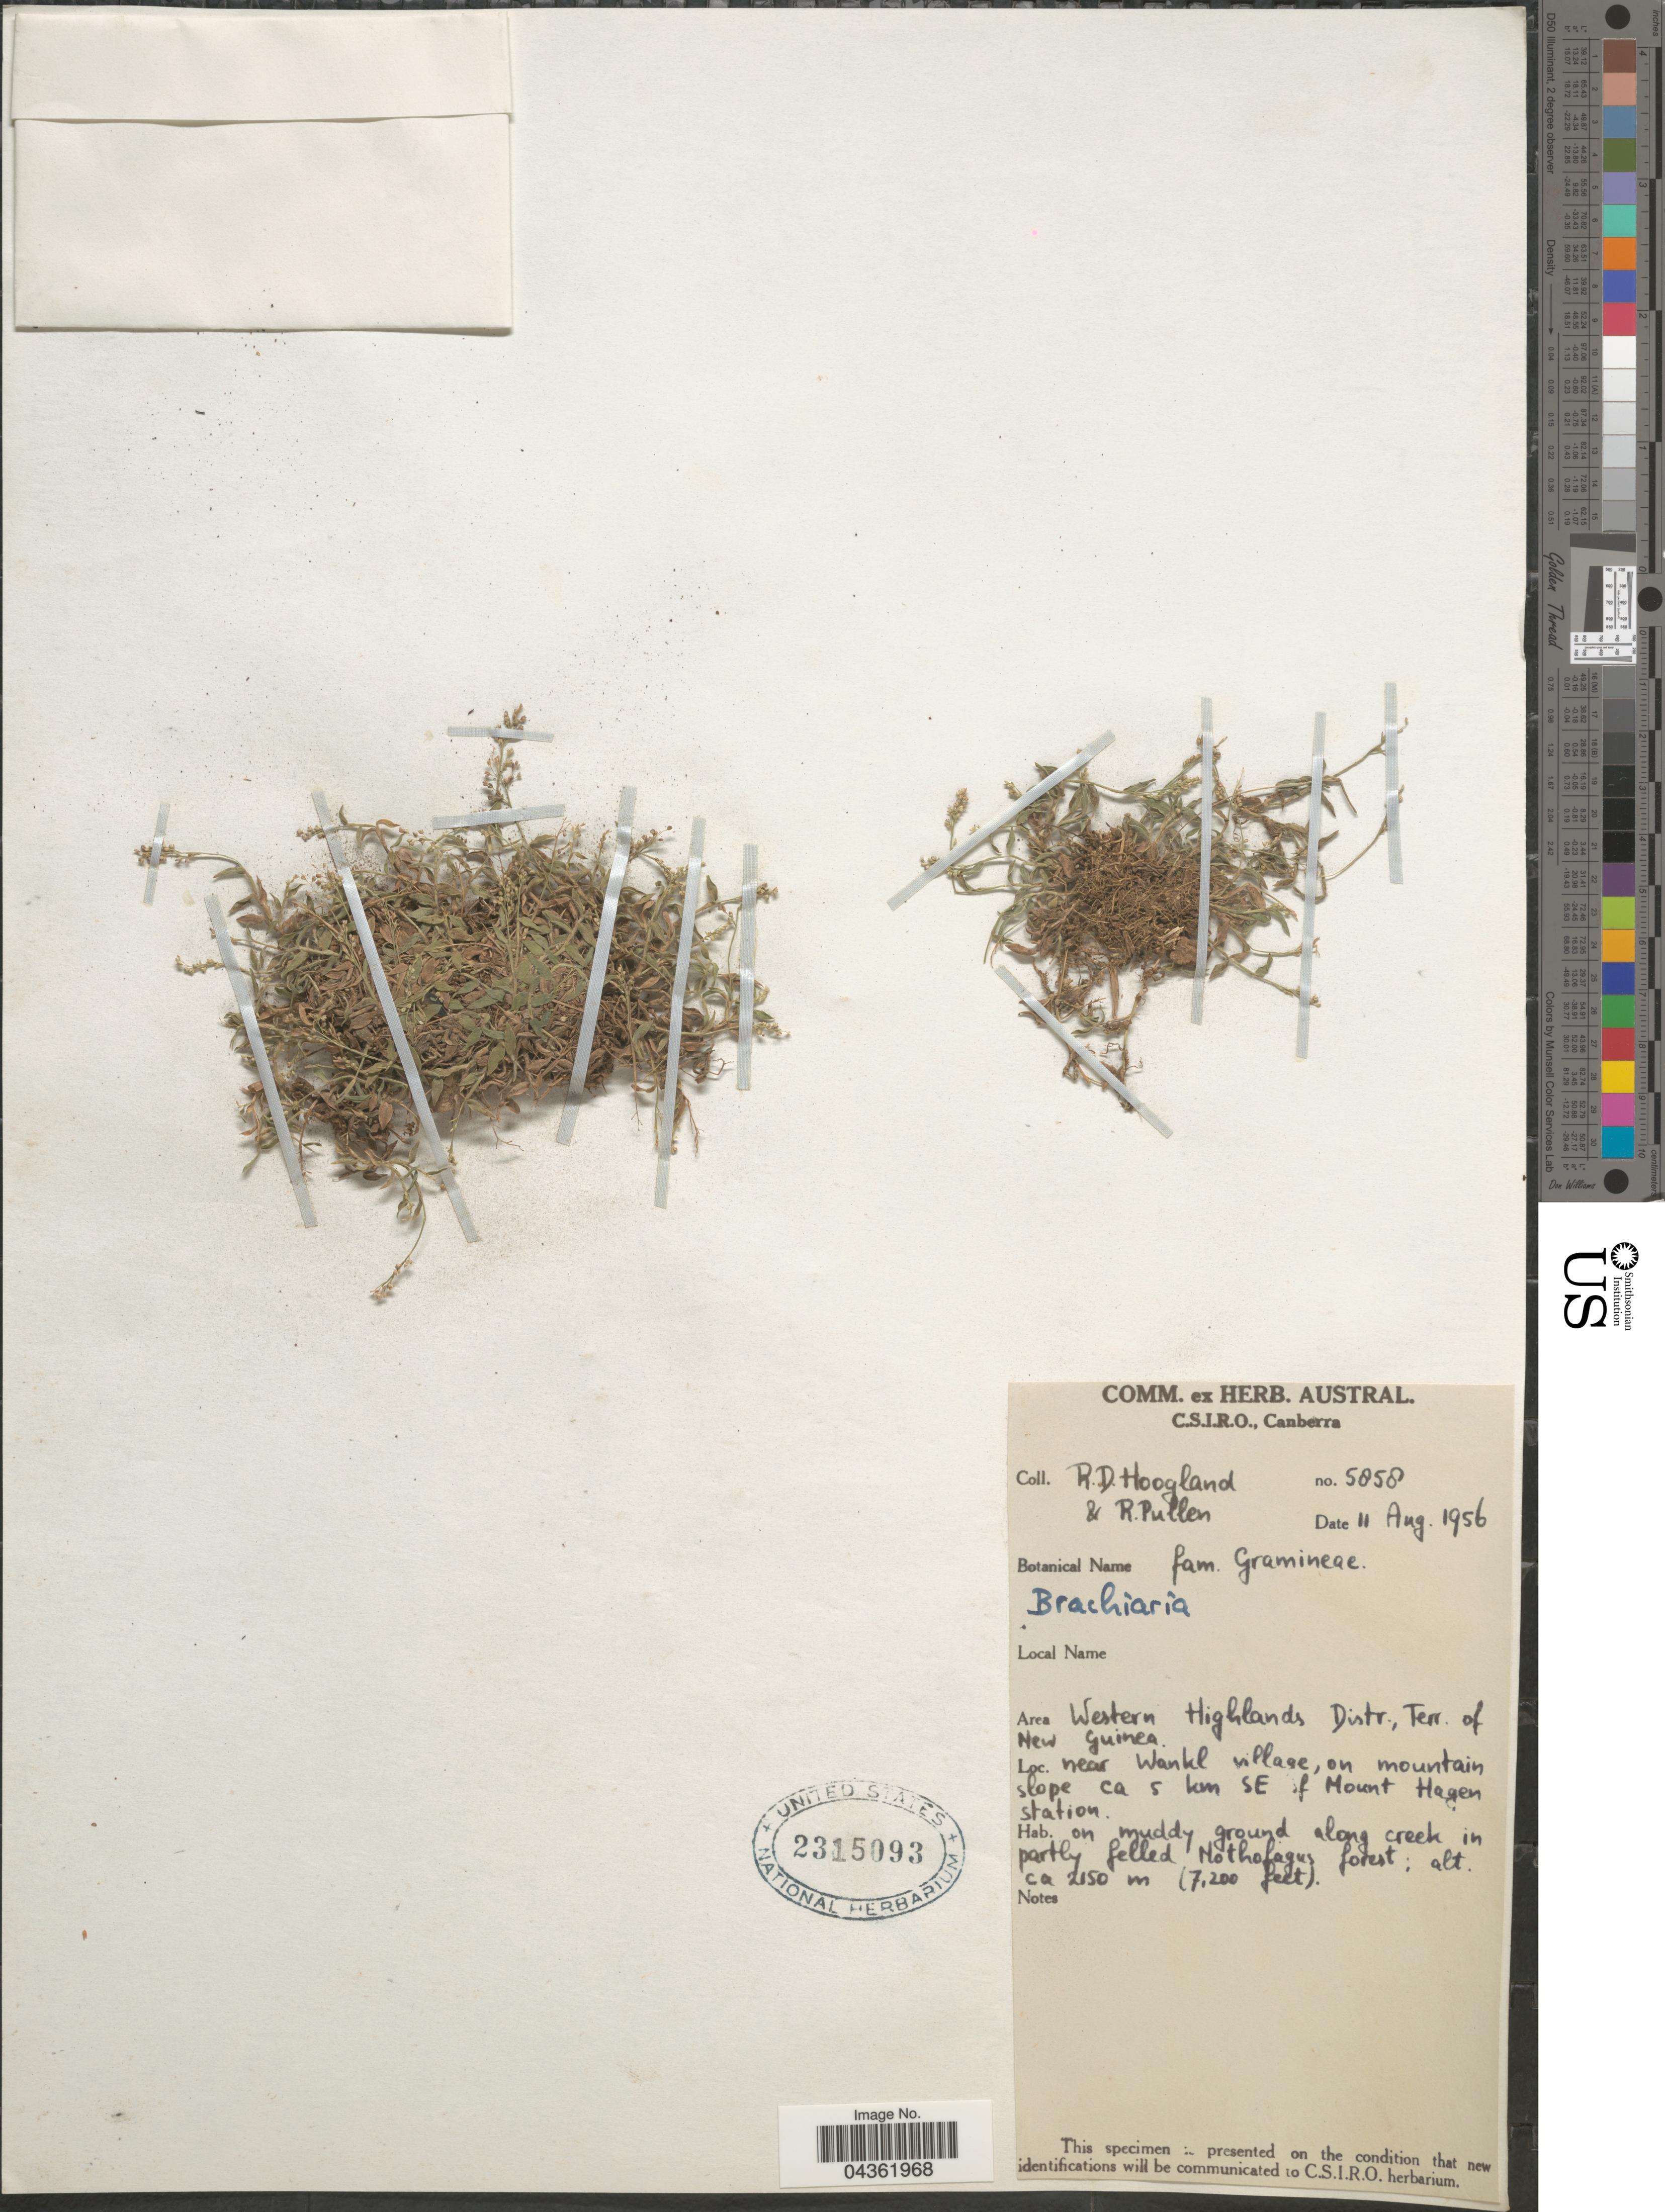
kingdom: Plantae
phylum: Tracheophyta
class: Liliopsida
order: Poales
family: Poaceae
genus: Isachne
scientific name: Isachne sp.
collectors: R. D. Hoogland & R. Pullen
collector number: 5858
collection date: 1956-08-11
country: Papua New Guinea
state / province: Western Highlands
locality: Area Western Highlands Distr., Terr. of New Guinea. Near Wankl village, on mountain slope ca 5 km SE of Mount Hagen Station.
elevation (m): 2150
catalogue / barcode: US 2315093